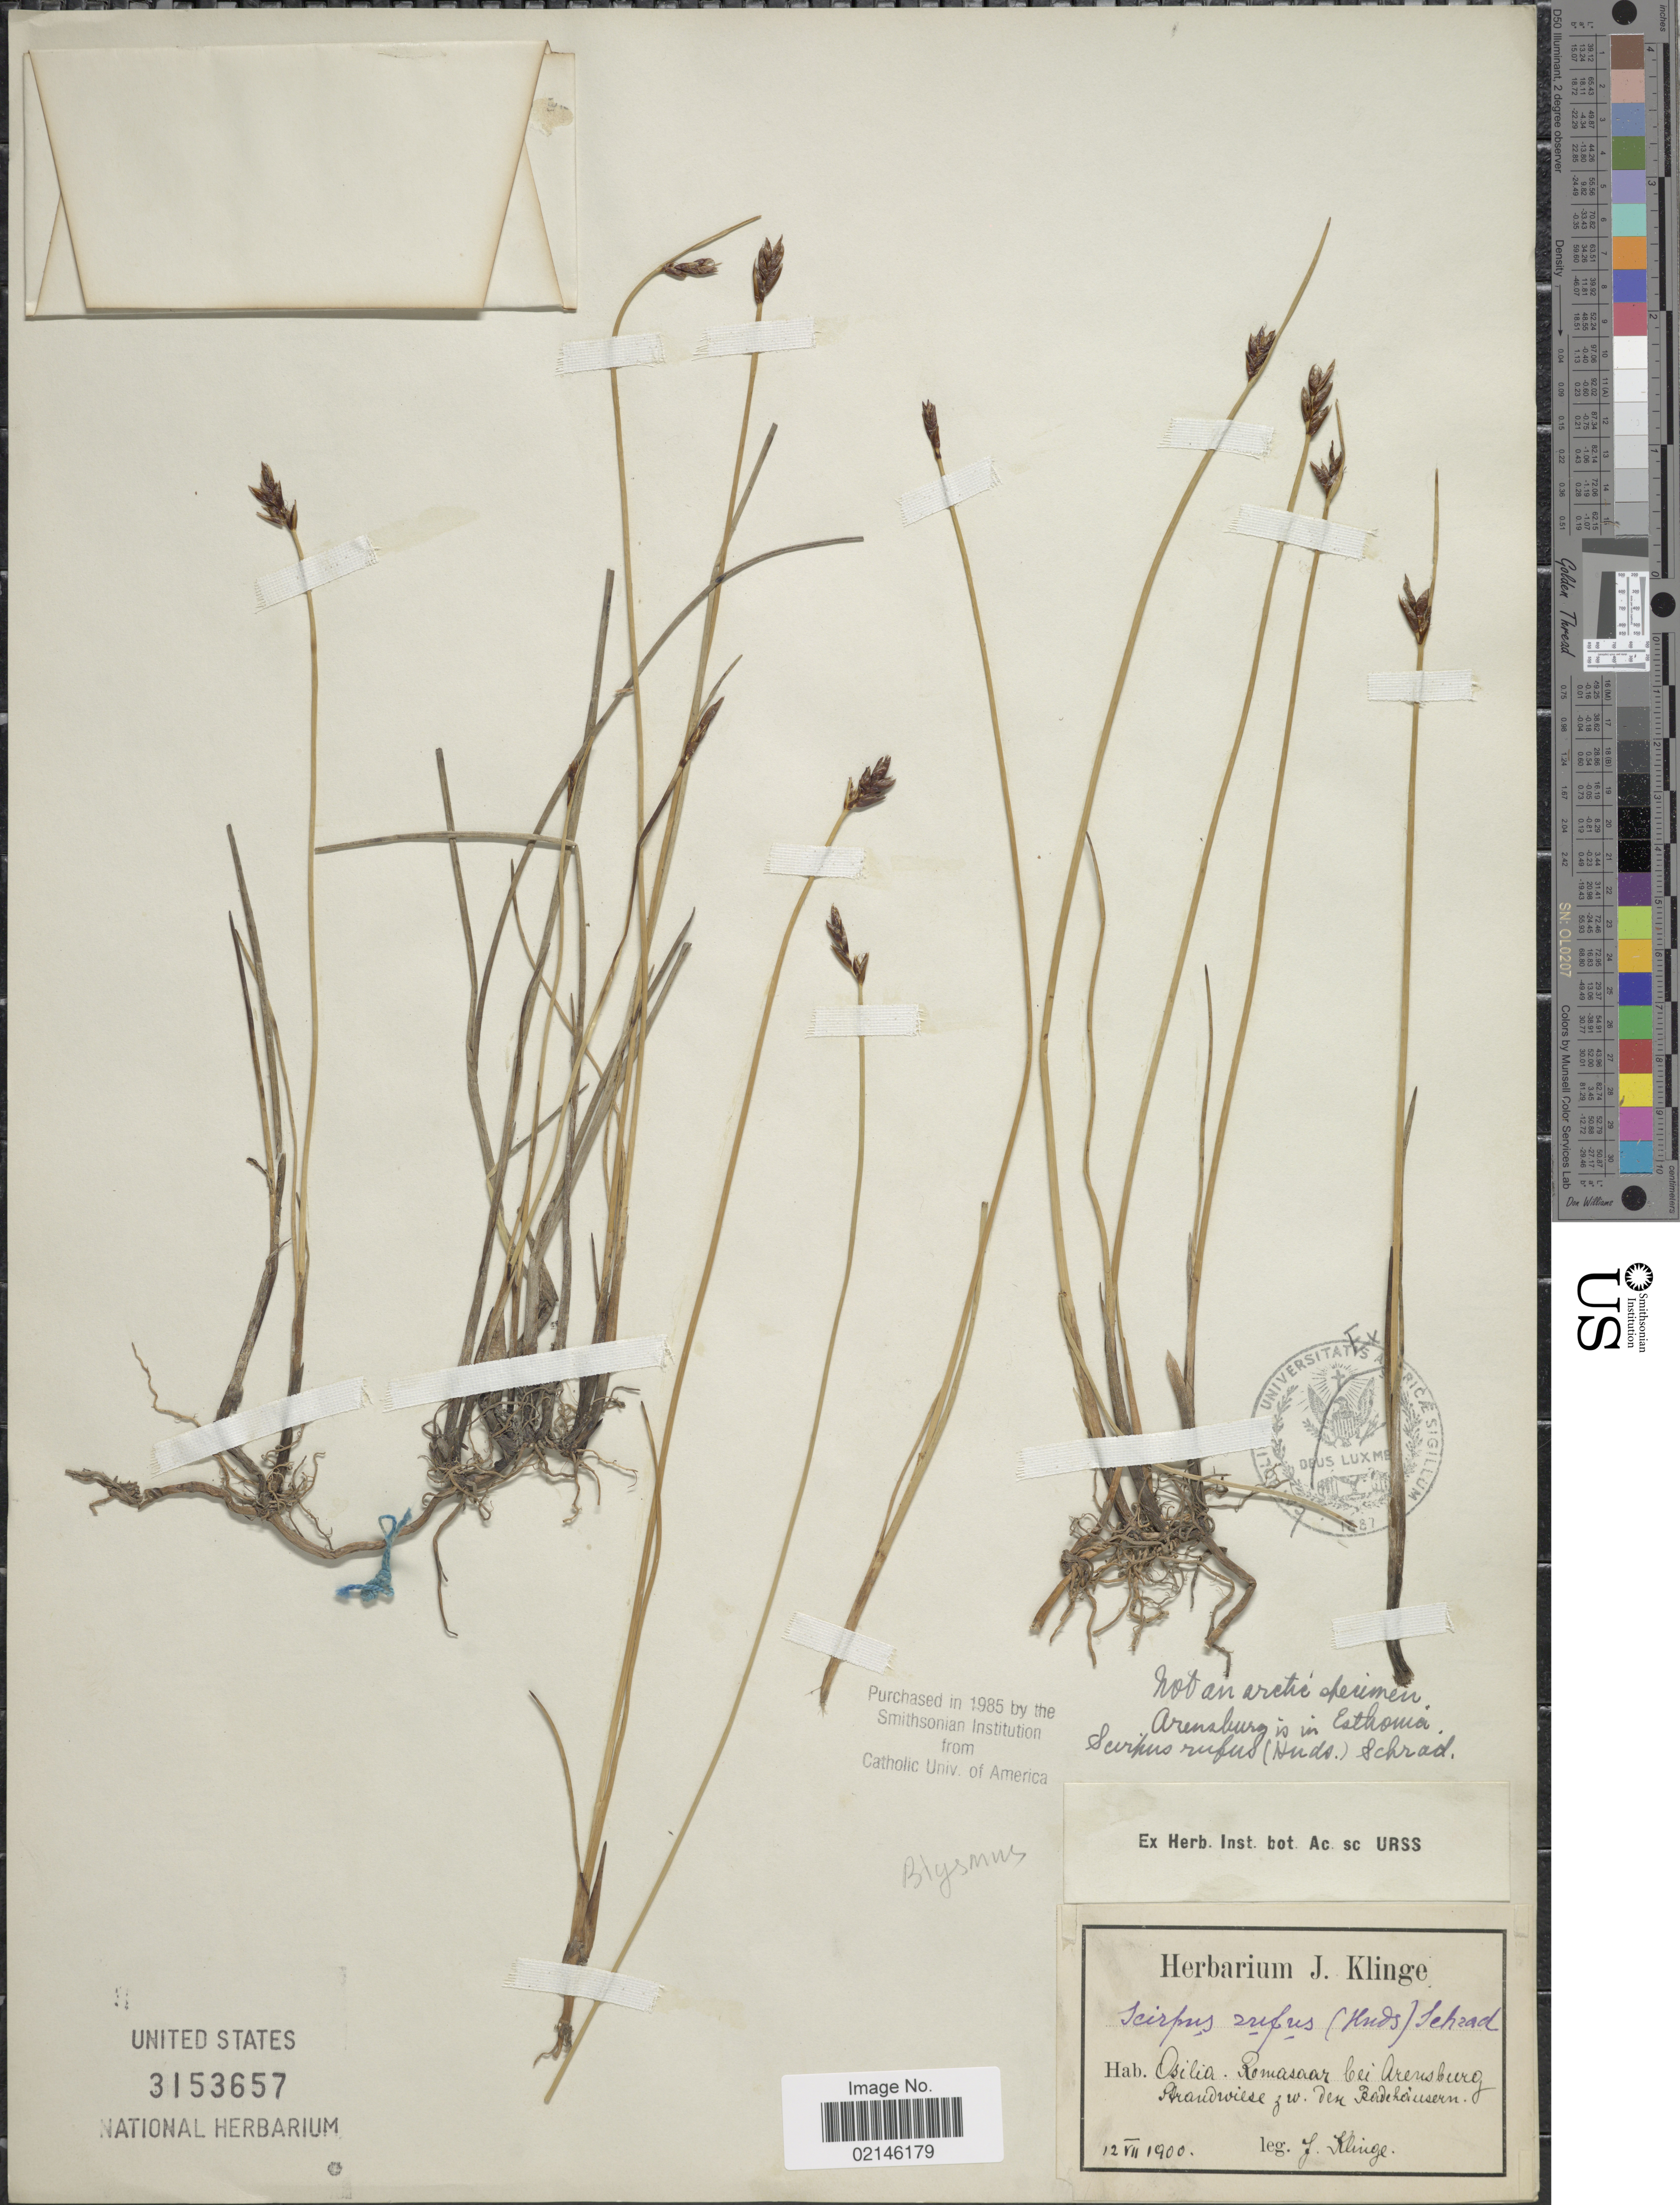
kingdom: Plantae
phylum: Tracheophyta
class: Liliopsida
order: Poales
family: Cyperaceae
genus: Carex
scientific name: Carex sp.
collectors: J. Klinge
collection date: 1900-07-12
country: Estonia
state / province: Saare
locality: Osilia. Romasar bei Arensburg Brandwiese zw. den Badenhausern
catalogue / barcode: US 3153657